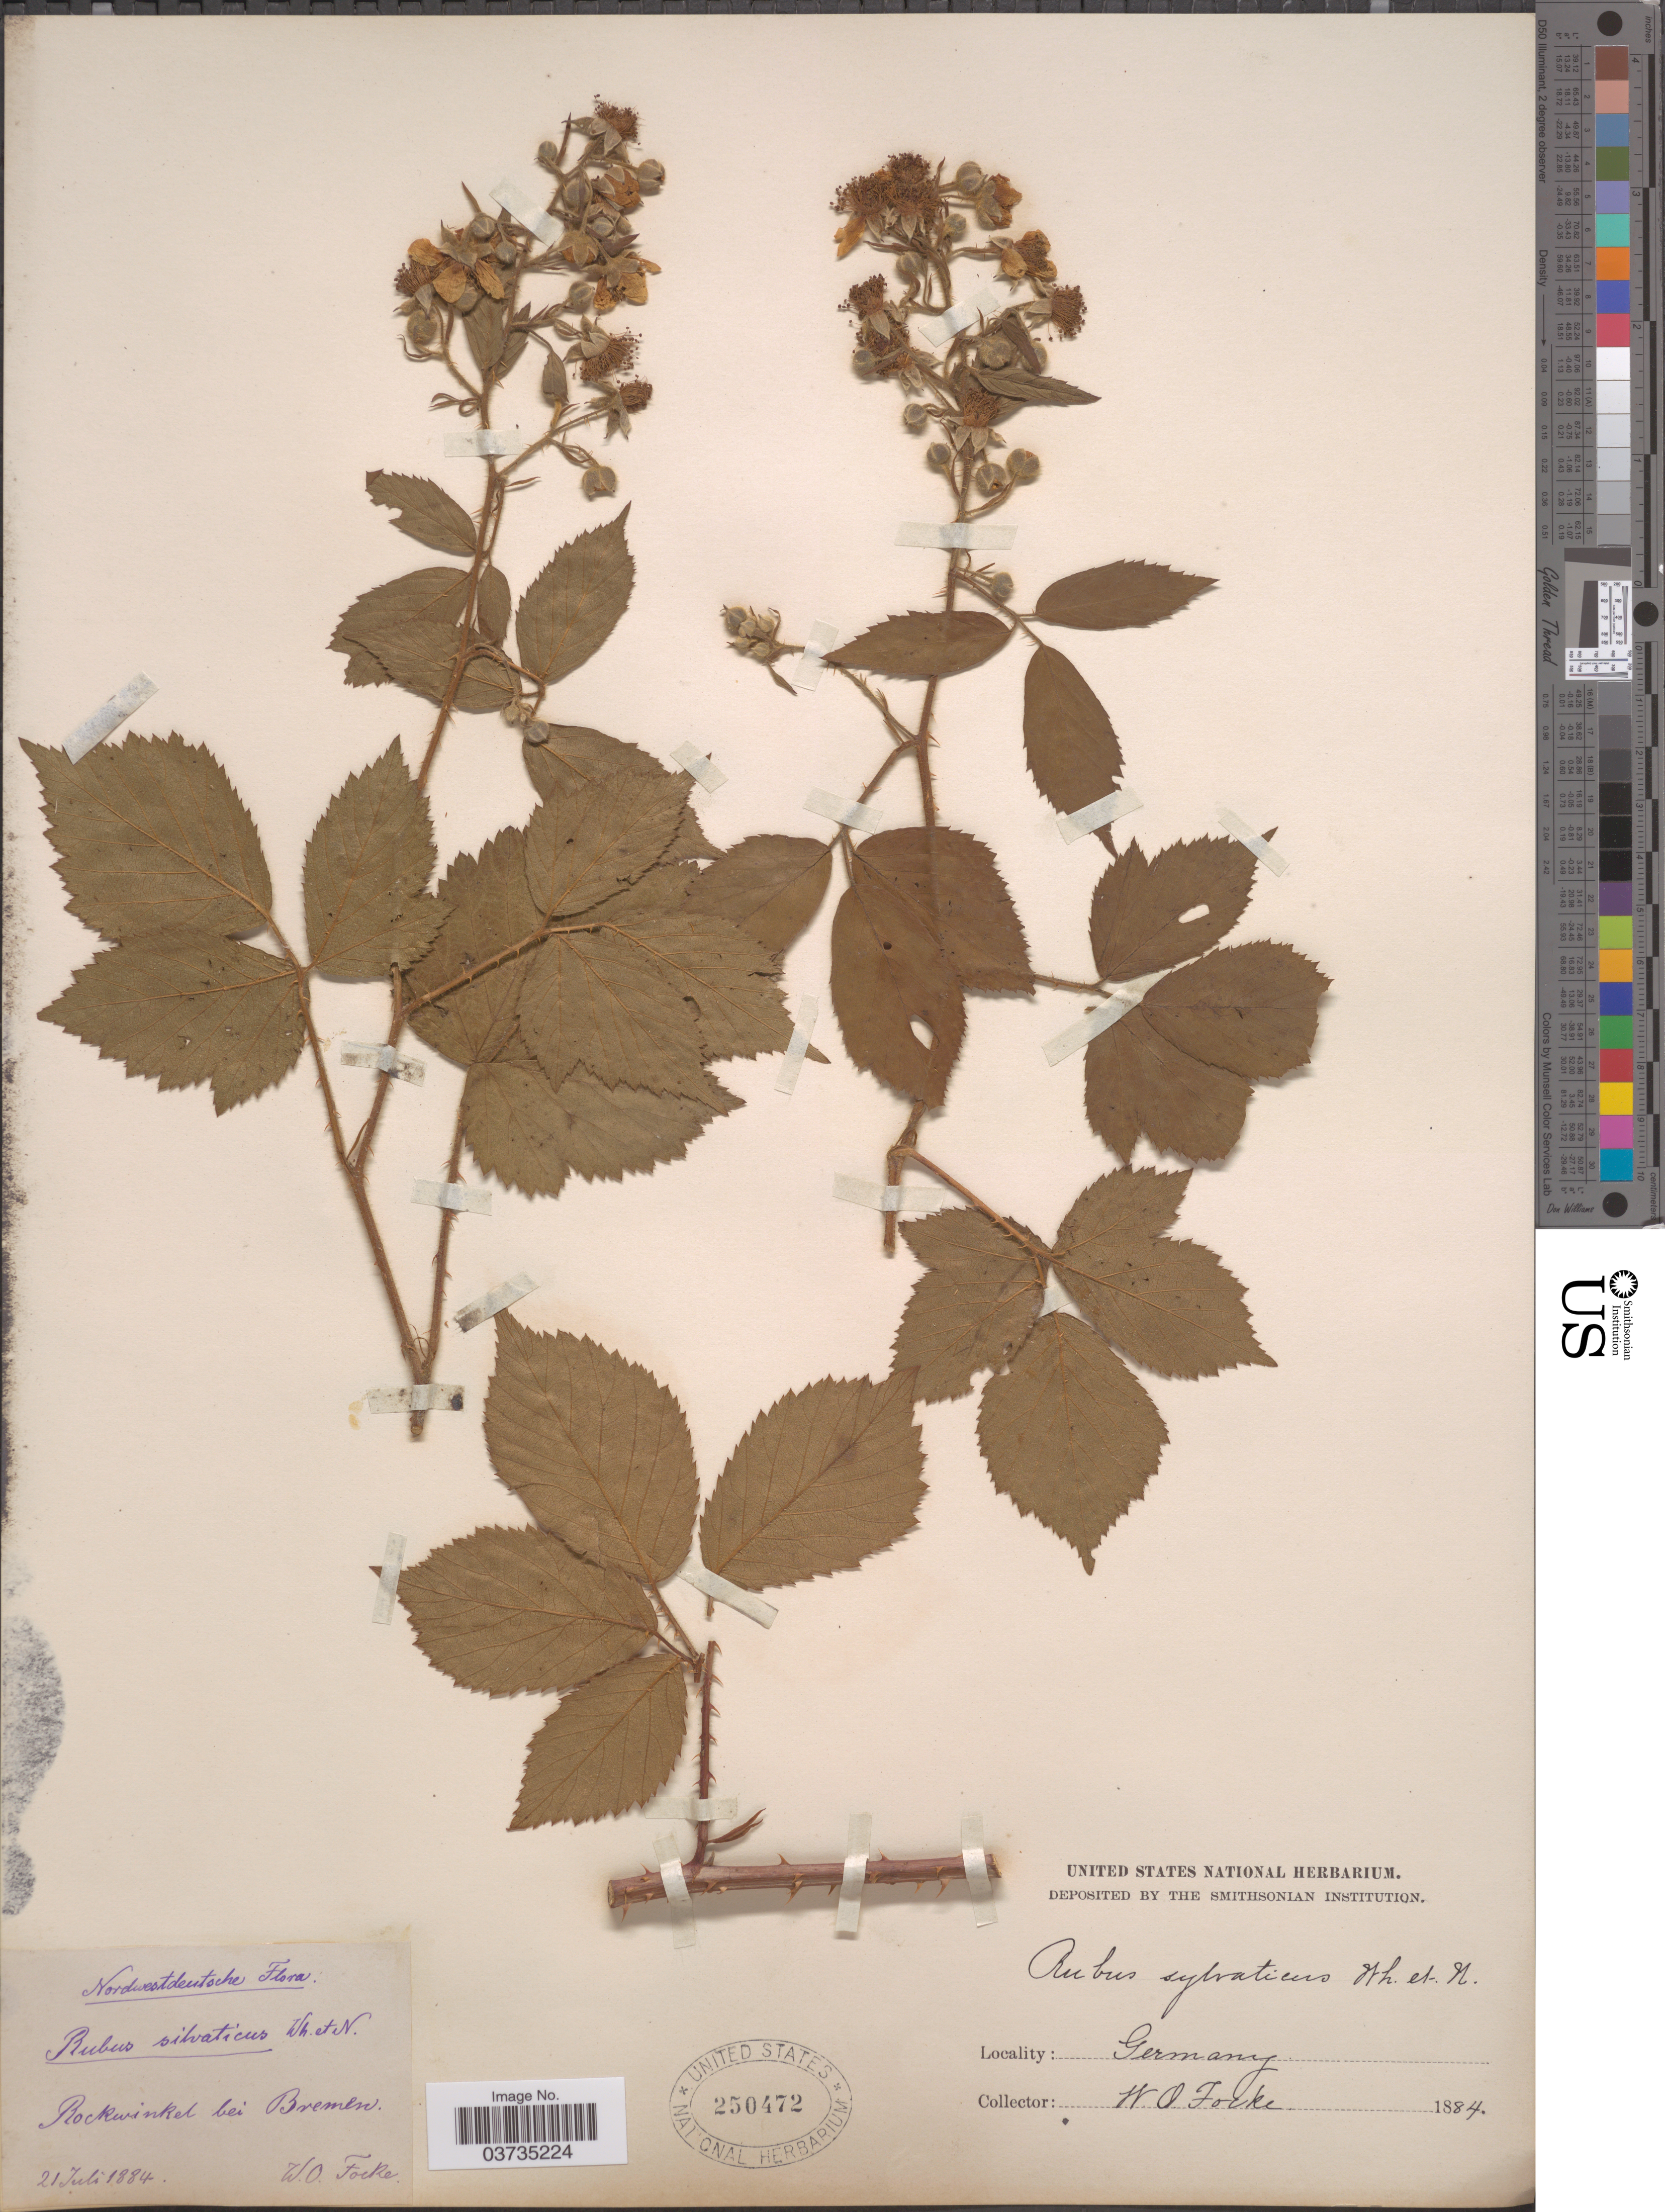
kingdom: Plantae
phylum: Tracheophyta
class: Magnoliopsida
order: Rosales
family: Rosaceae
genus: Rubus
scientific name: Rubus sylvaticus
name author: Weihe & Nees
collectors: W. O. Focke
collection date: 1884-07-21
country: Germany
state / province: Bremen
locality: Nordwestdeutsch. Rockwinkel bei Bremen.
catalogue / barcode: US 250472